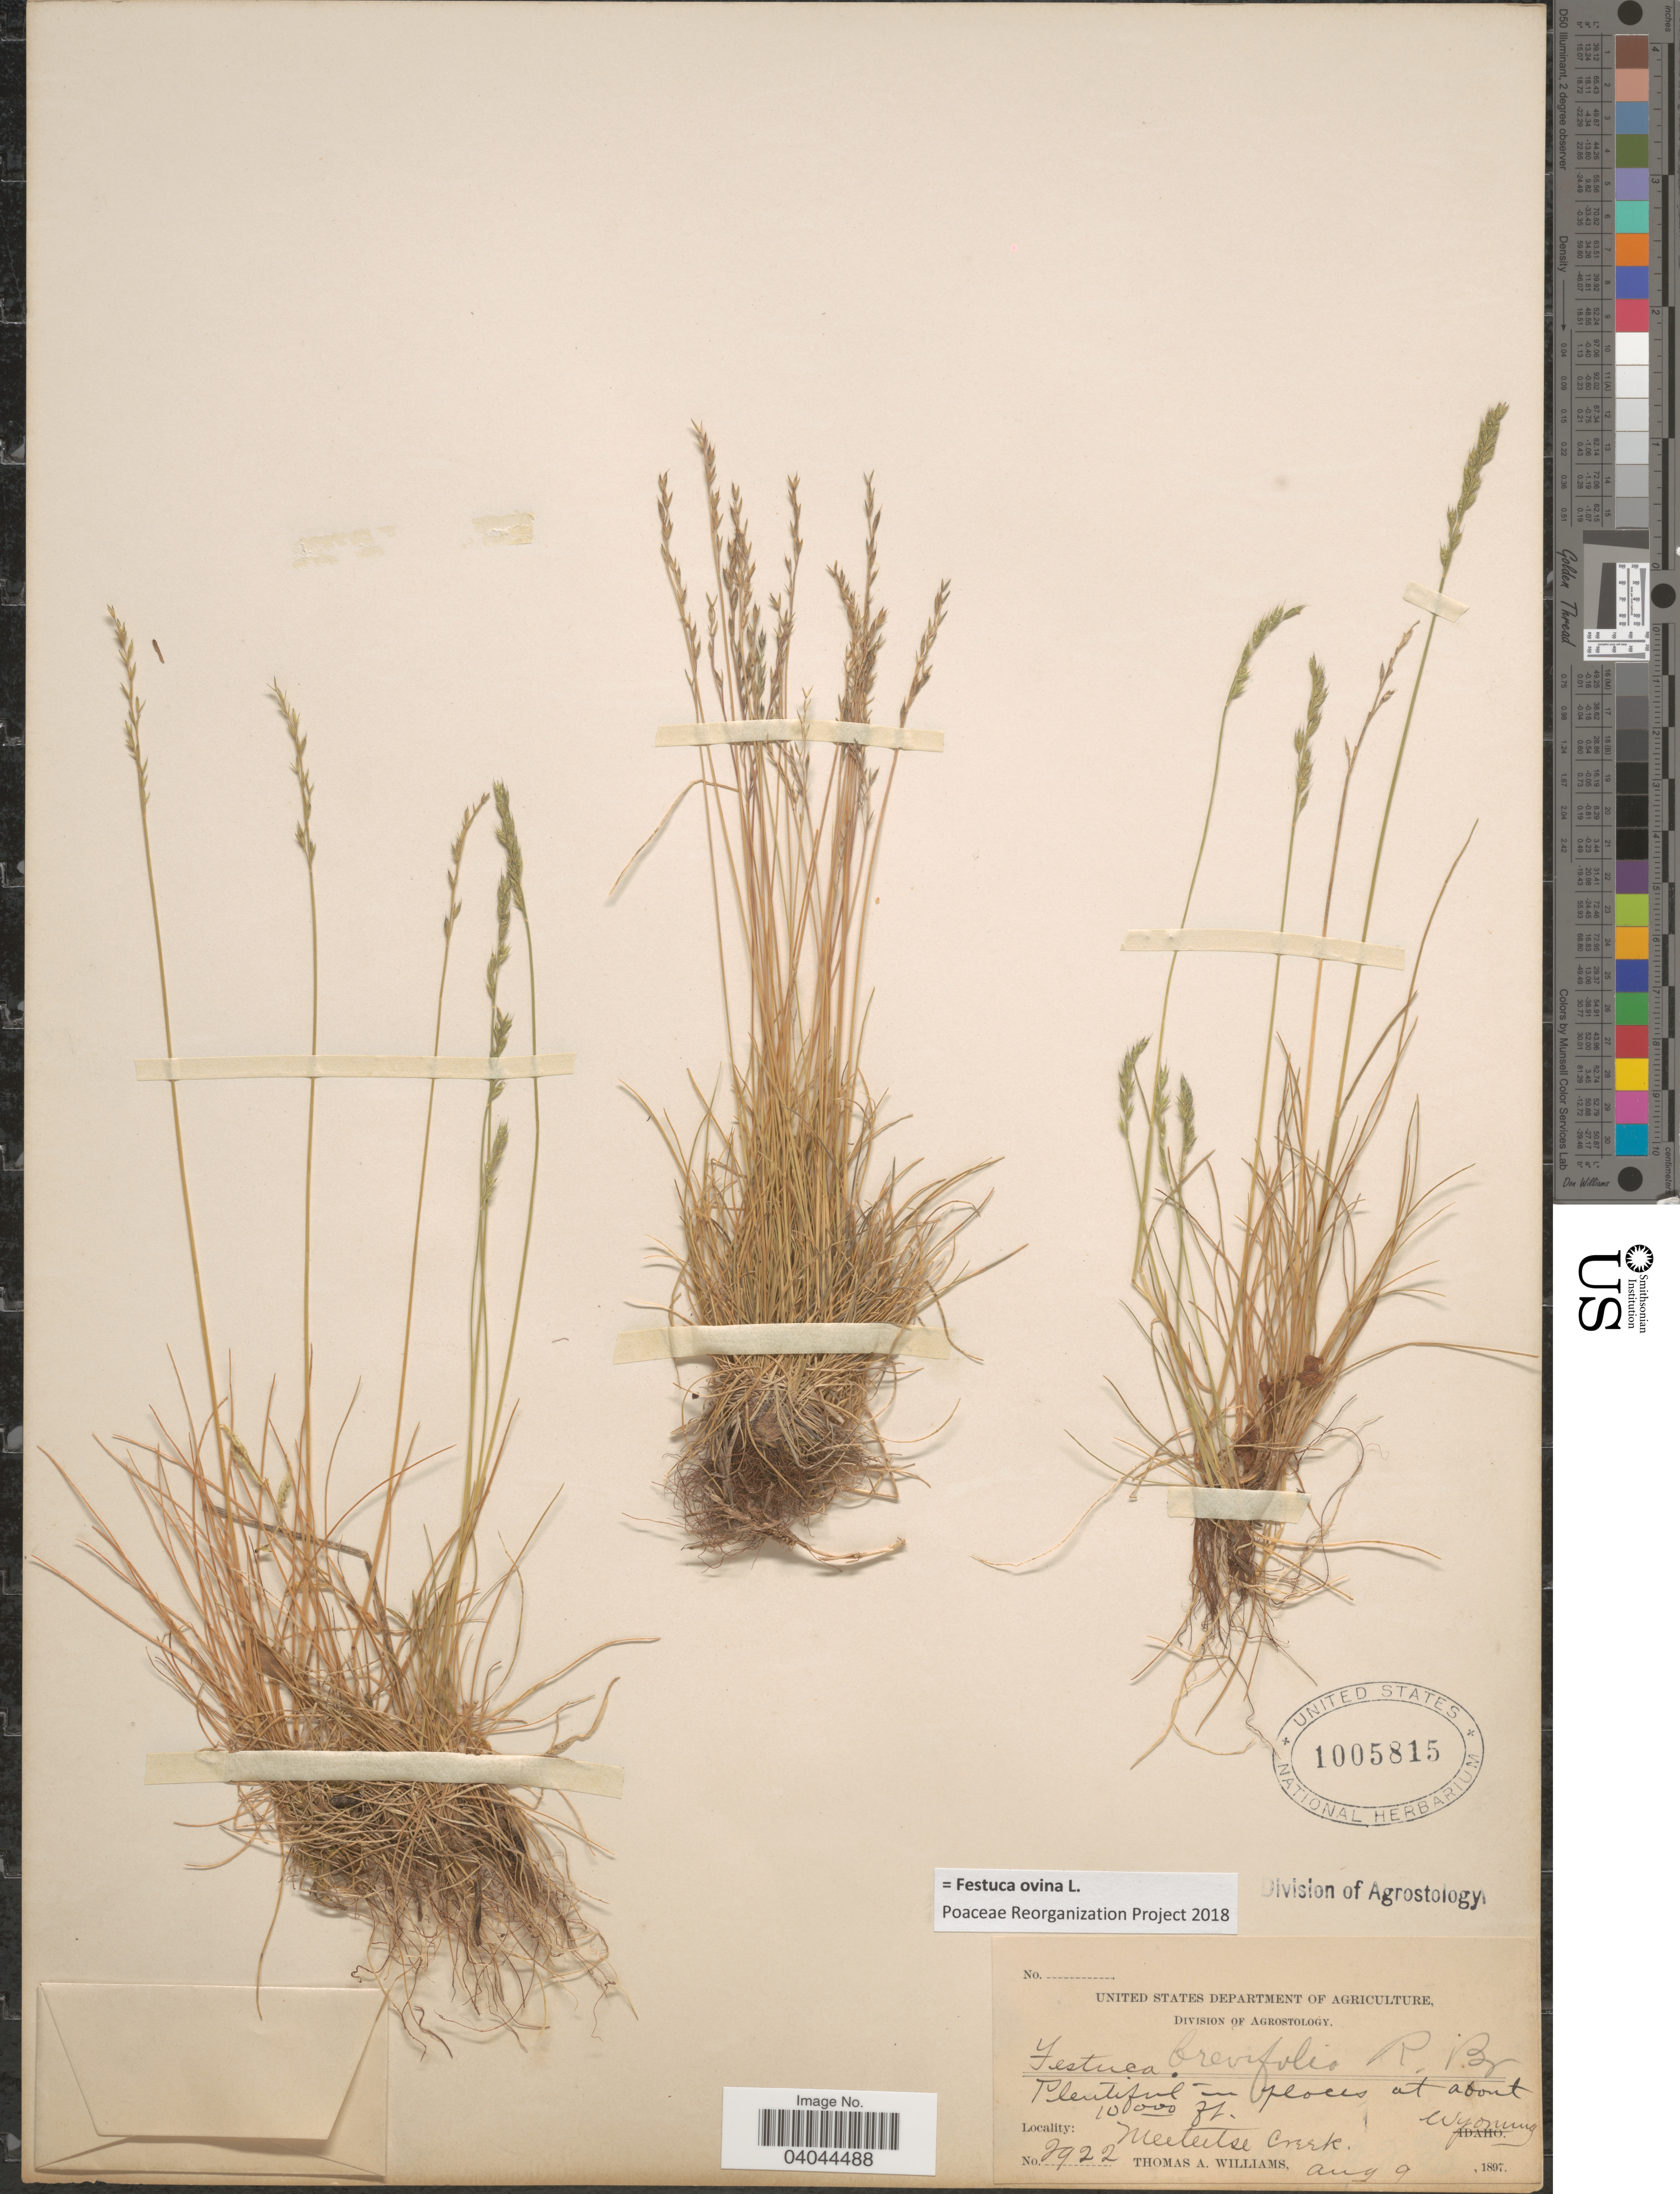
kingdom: Plantae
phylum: Tracheophyta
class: Liliopsida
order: Poales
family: Poaceae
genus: Festuca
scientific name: Festuca ovina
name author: L.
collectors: T. A. Williams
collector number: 2922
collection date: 1897-08-09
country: United States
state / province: Wyoming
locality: Meeteetse Creek.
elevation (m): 3048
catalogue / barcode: US 1005815